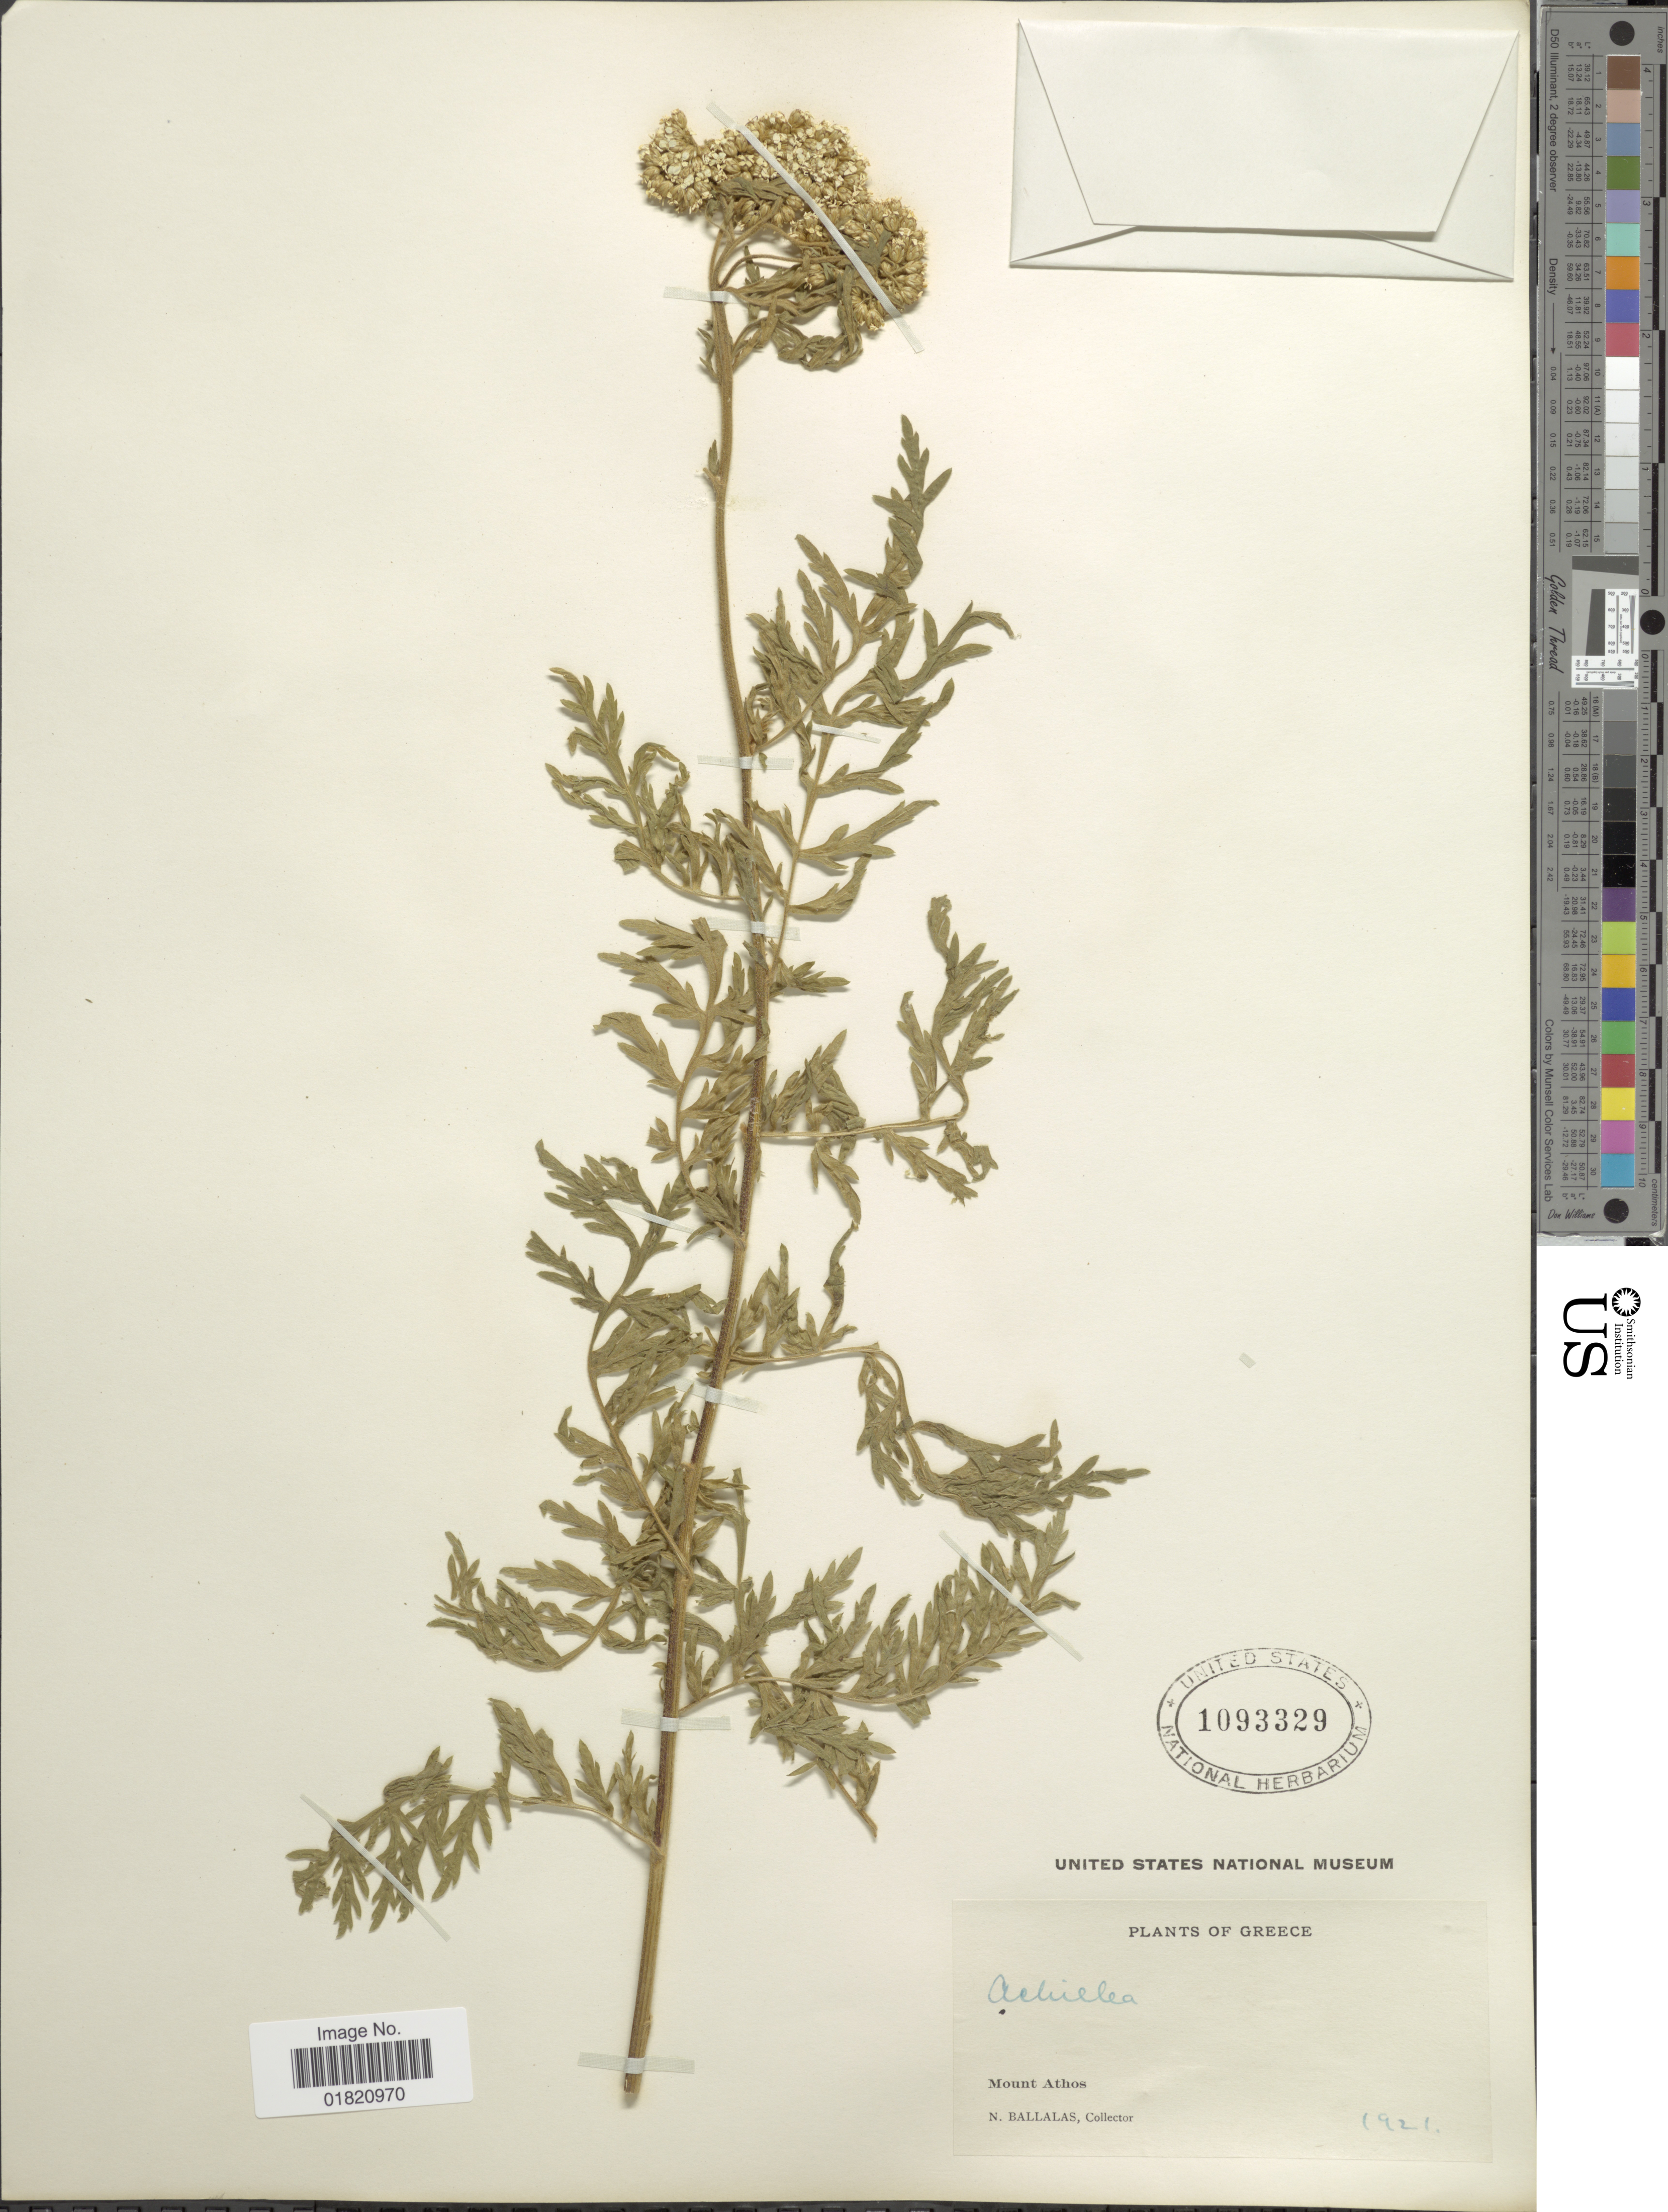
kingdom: Plantae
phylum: Tracheophyta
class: Magnoliopsida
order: Asterales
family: Asteraceae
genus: Achillea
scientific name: Achillea sp.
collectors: N. Ballalas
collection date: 1921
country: Greece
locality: Mount Athos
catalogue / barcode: US 1093329